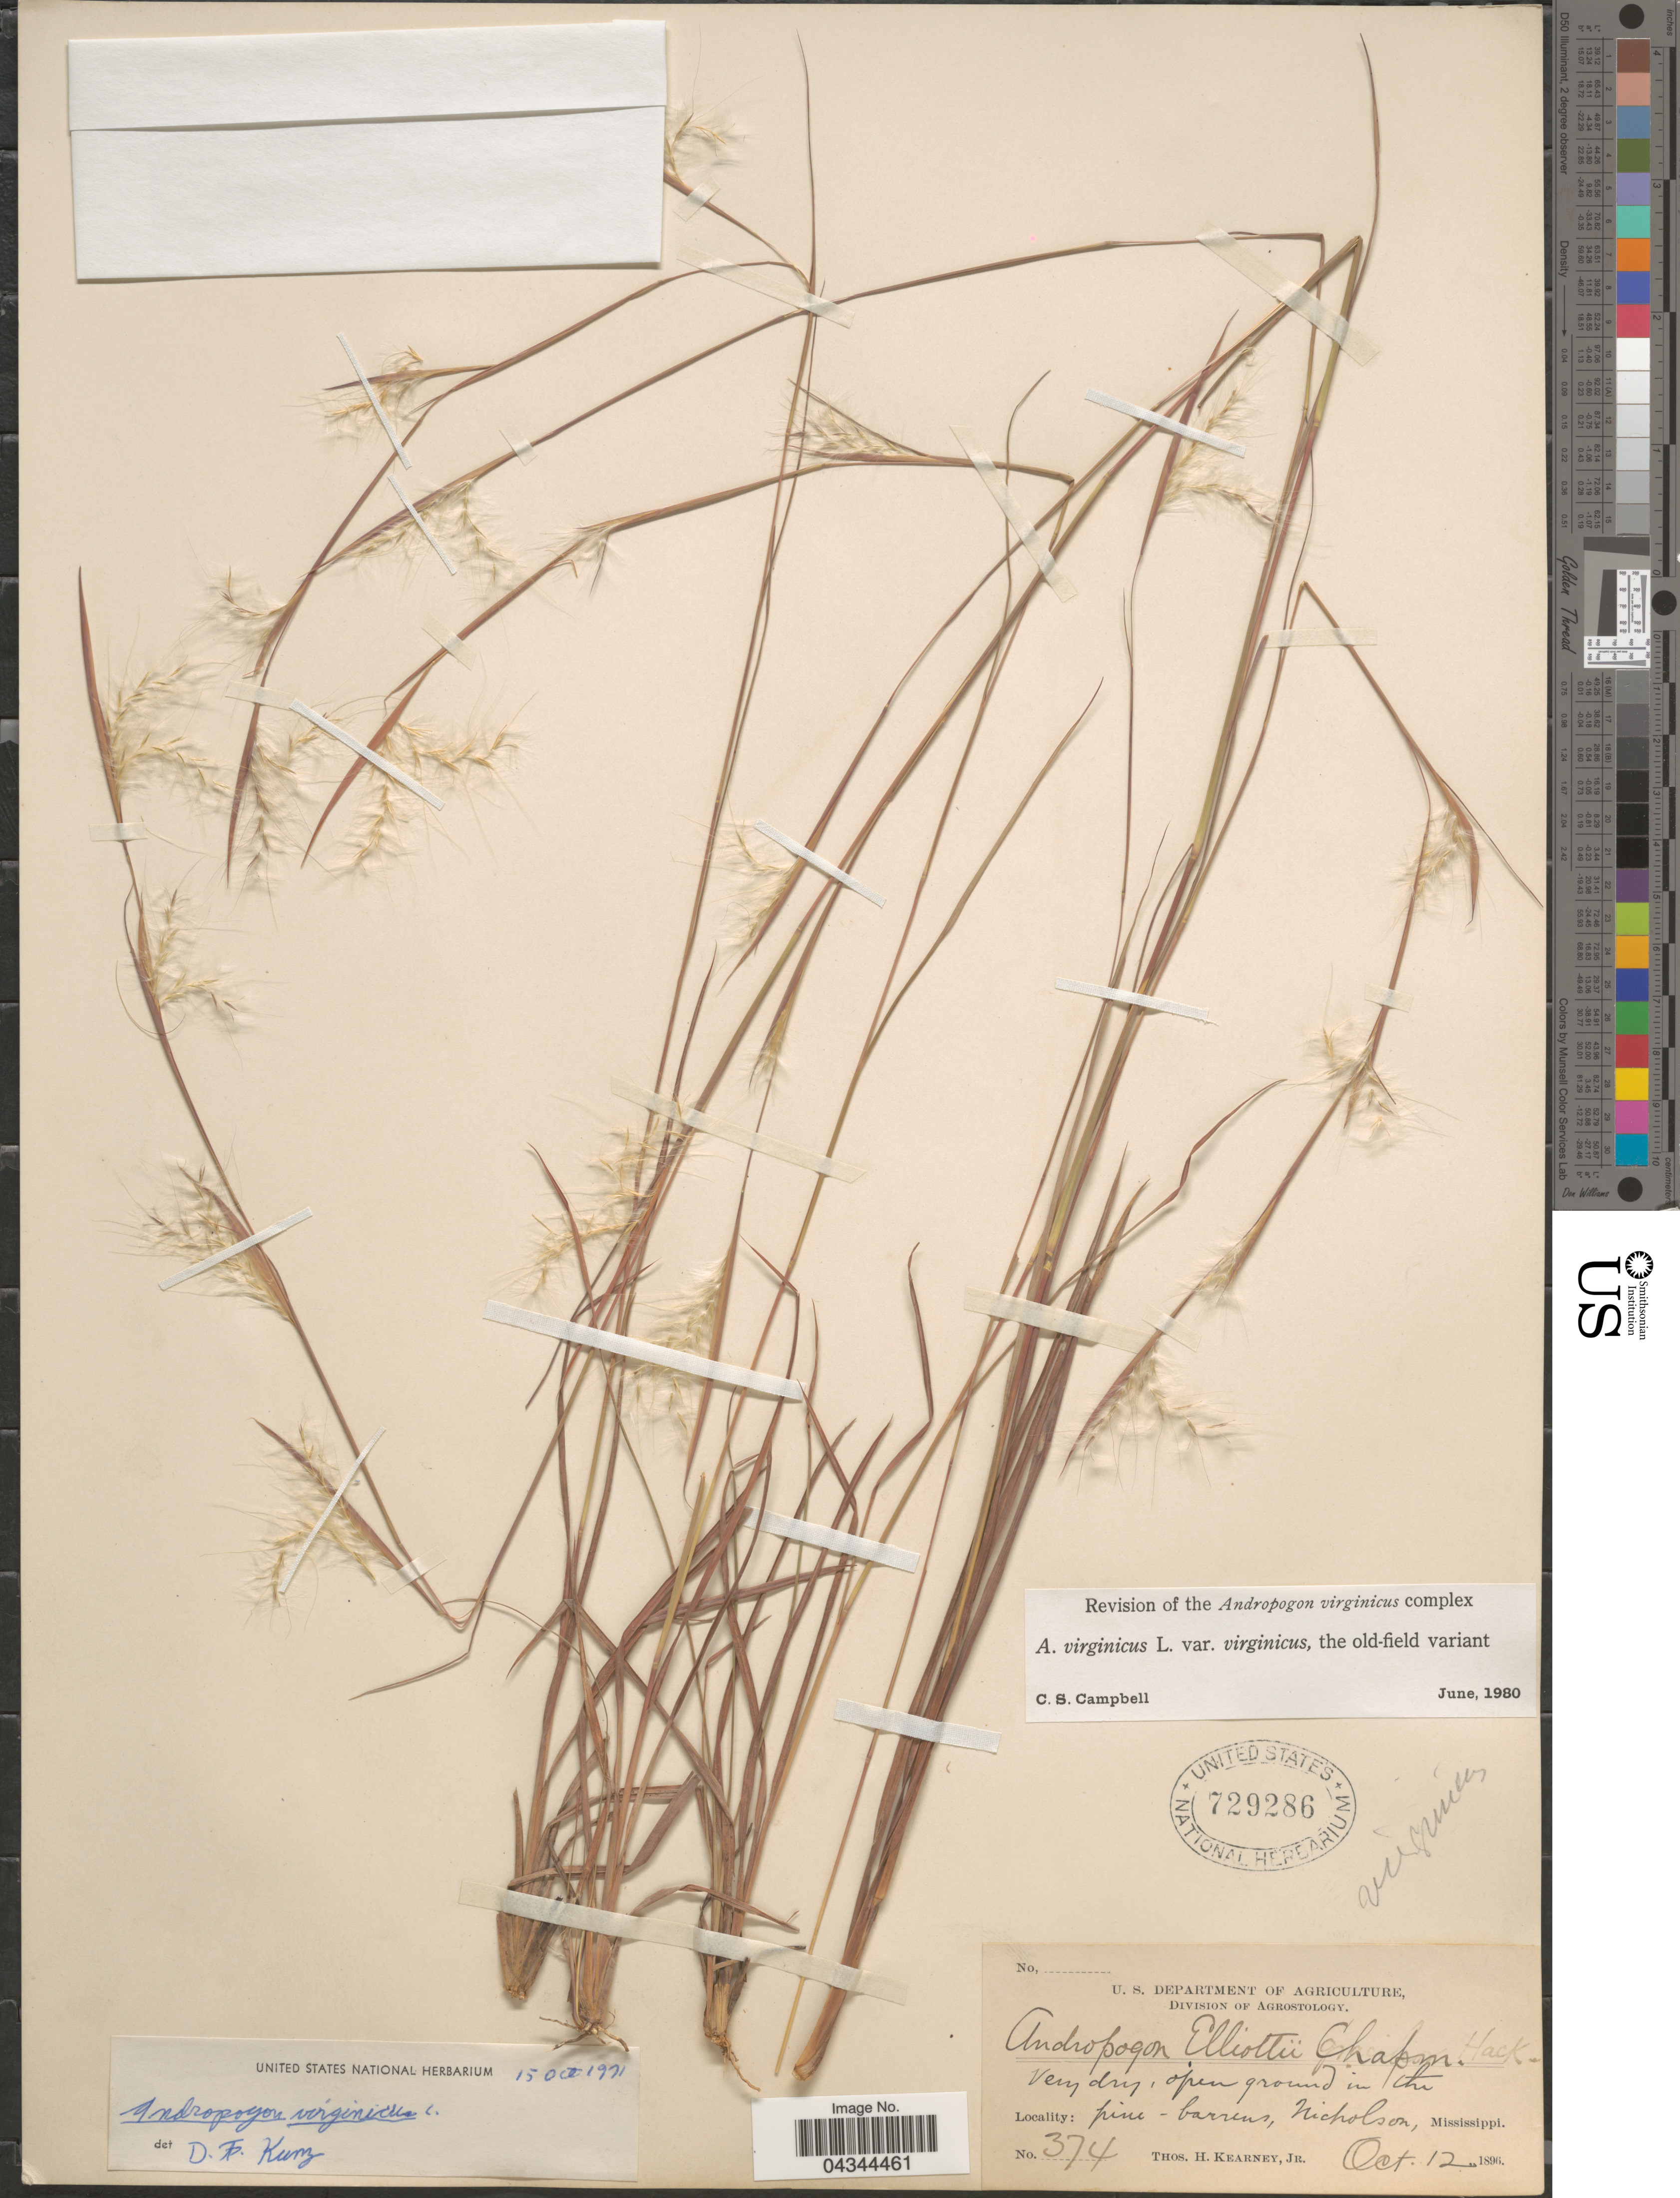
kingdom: Plantae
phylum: Tracheophyta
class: Liliopsida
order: Poales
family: Poaceae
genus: Andropogon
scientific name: Andropogon virginicus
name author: L.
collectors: T. H. Kearney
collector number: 374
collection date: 1896-10-12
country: United States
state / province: Mississippi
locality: Nicholson.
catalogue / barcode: US 729286